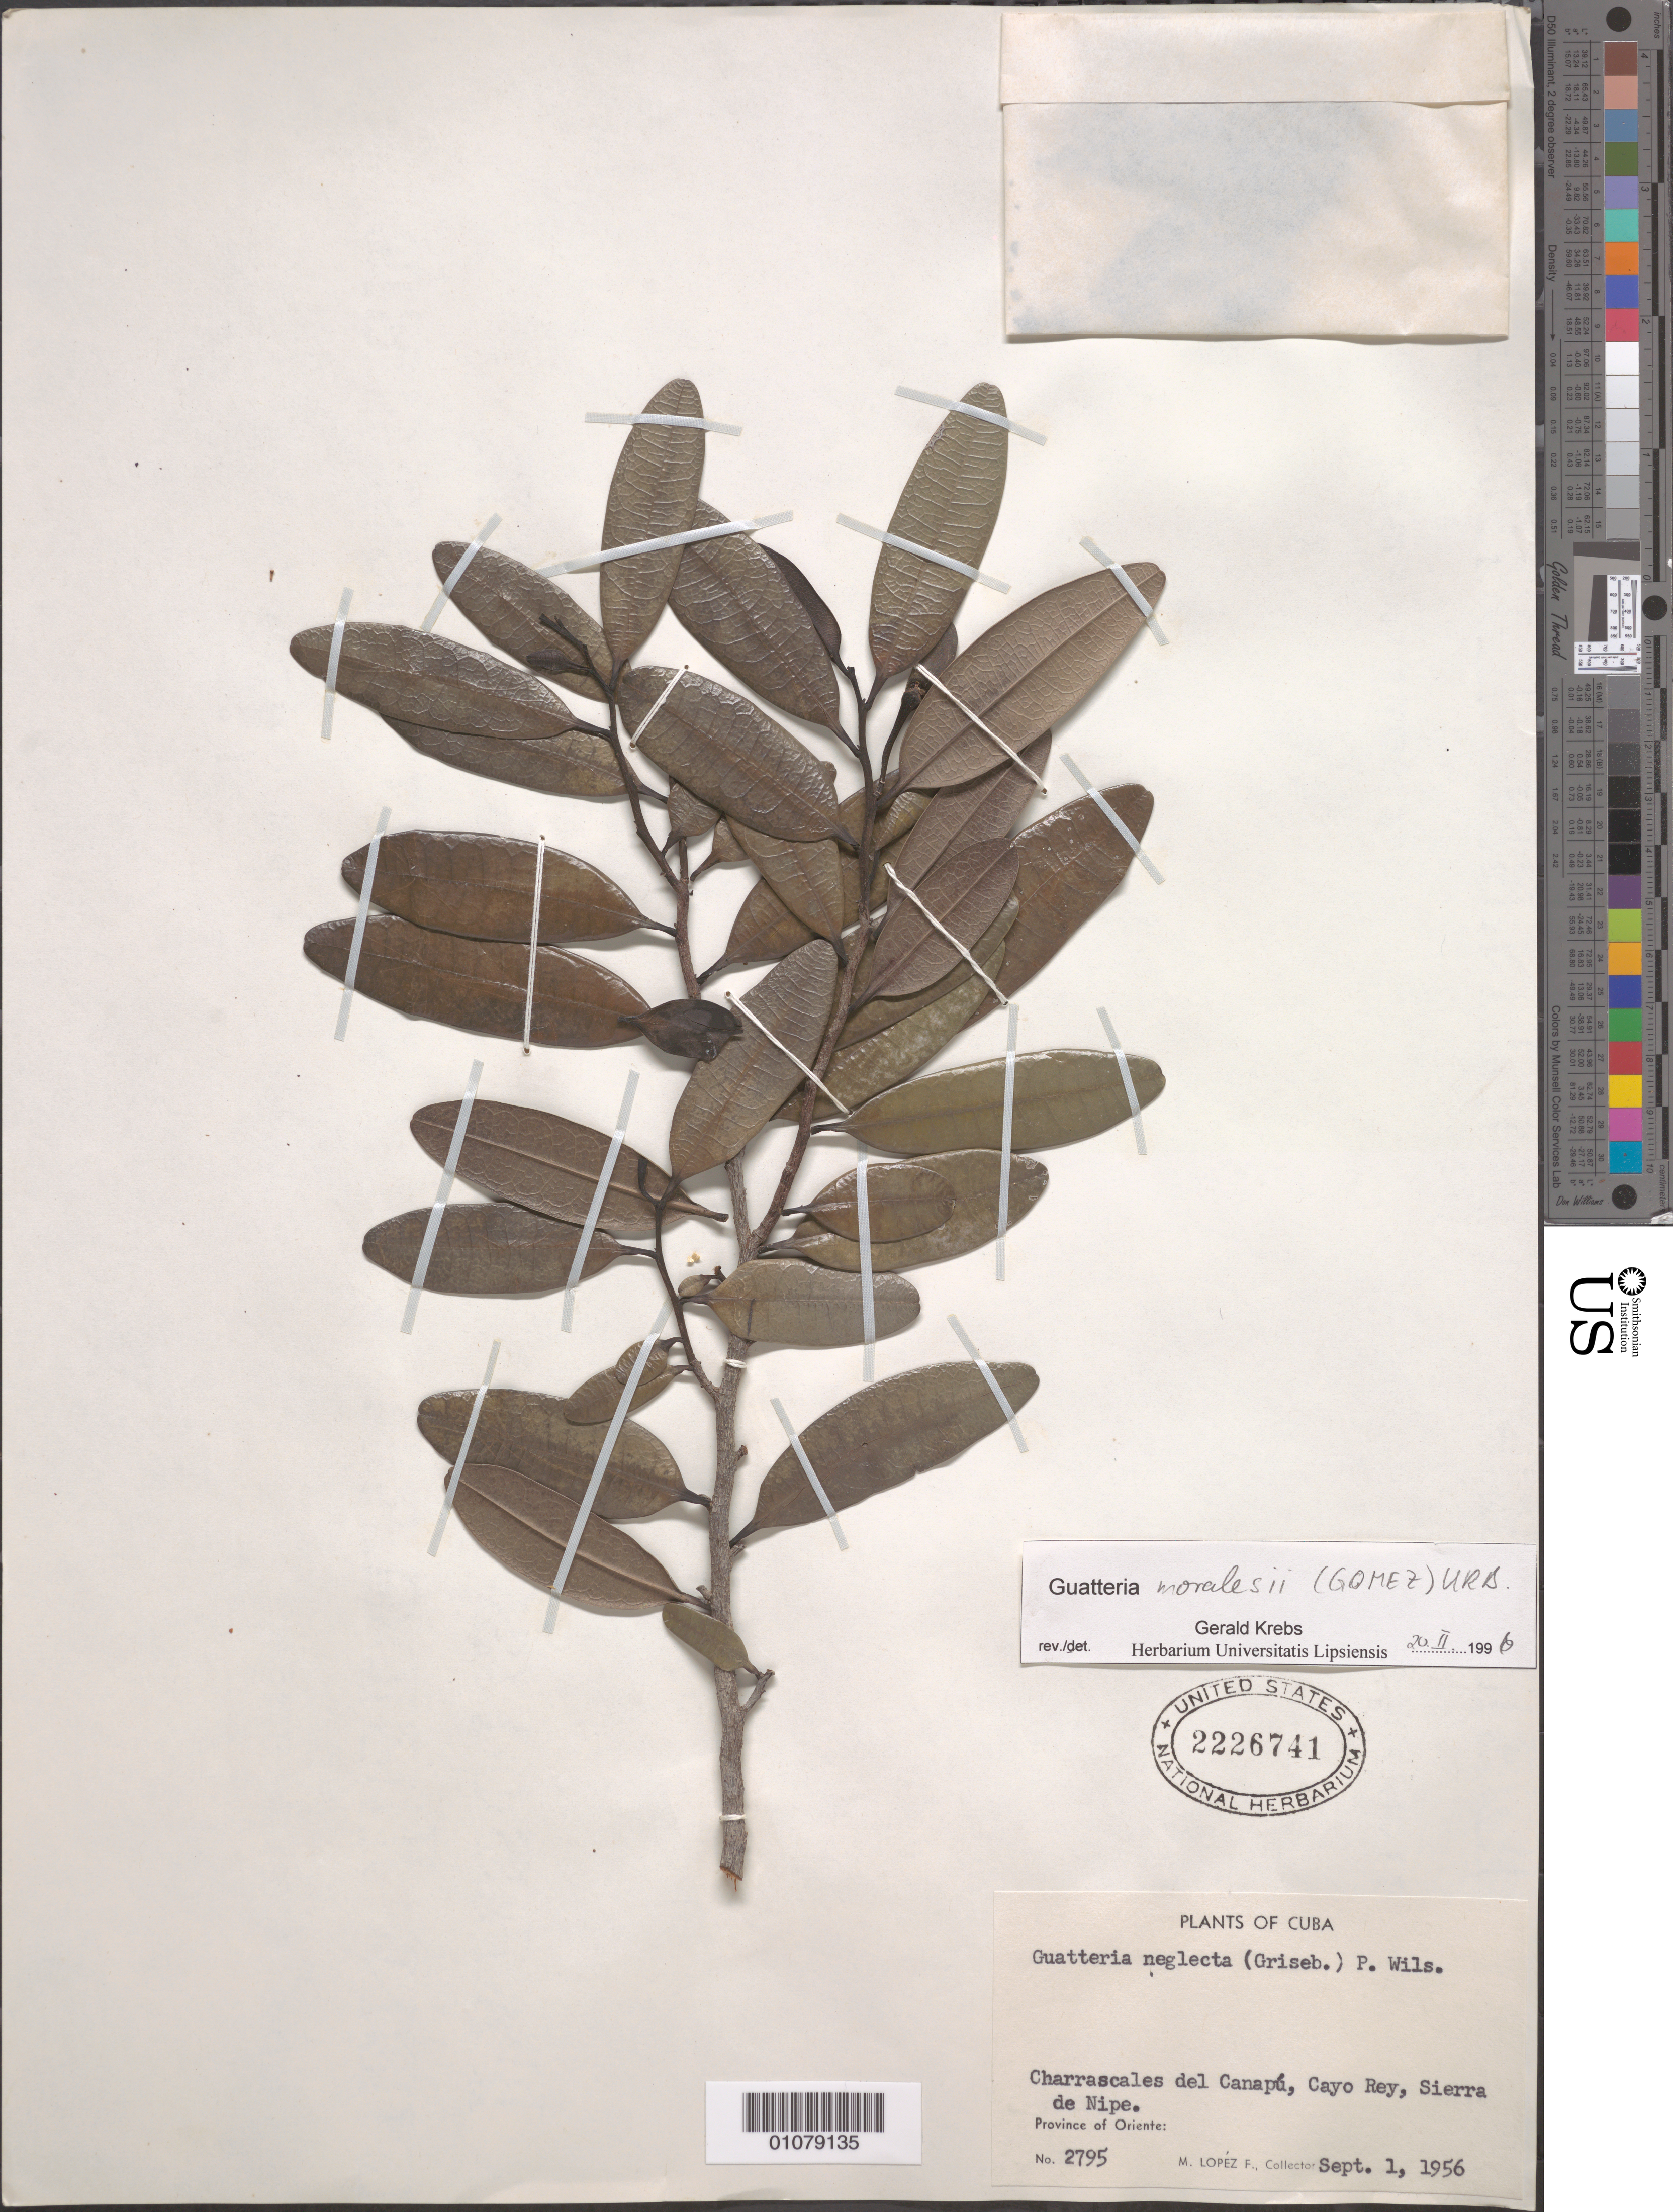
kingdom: Plantae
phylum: Tracheophyta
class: Magnoliopsida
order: Magnoliales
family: Annonaceae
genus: Guatteria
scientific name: Guatteria moralesi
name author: (M. Gómez) Urb.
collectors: M. López Figueiras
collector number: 2795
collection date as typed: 01 Sep 1956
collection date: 1956-09-01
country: Cuba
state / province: Santiago de Cuba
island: Cuba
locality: Charrascales del Canapu, Cayo Rey, Sierra de Nipe Province of Oriente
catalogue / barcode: US 2226741